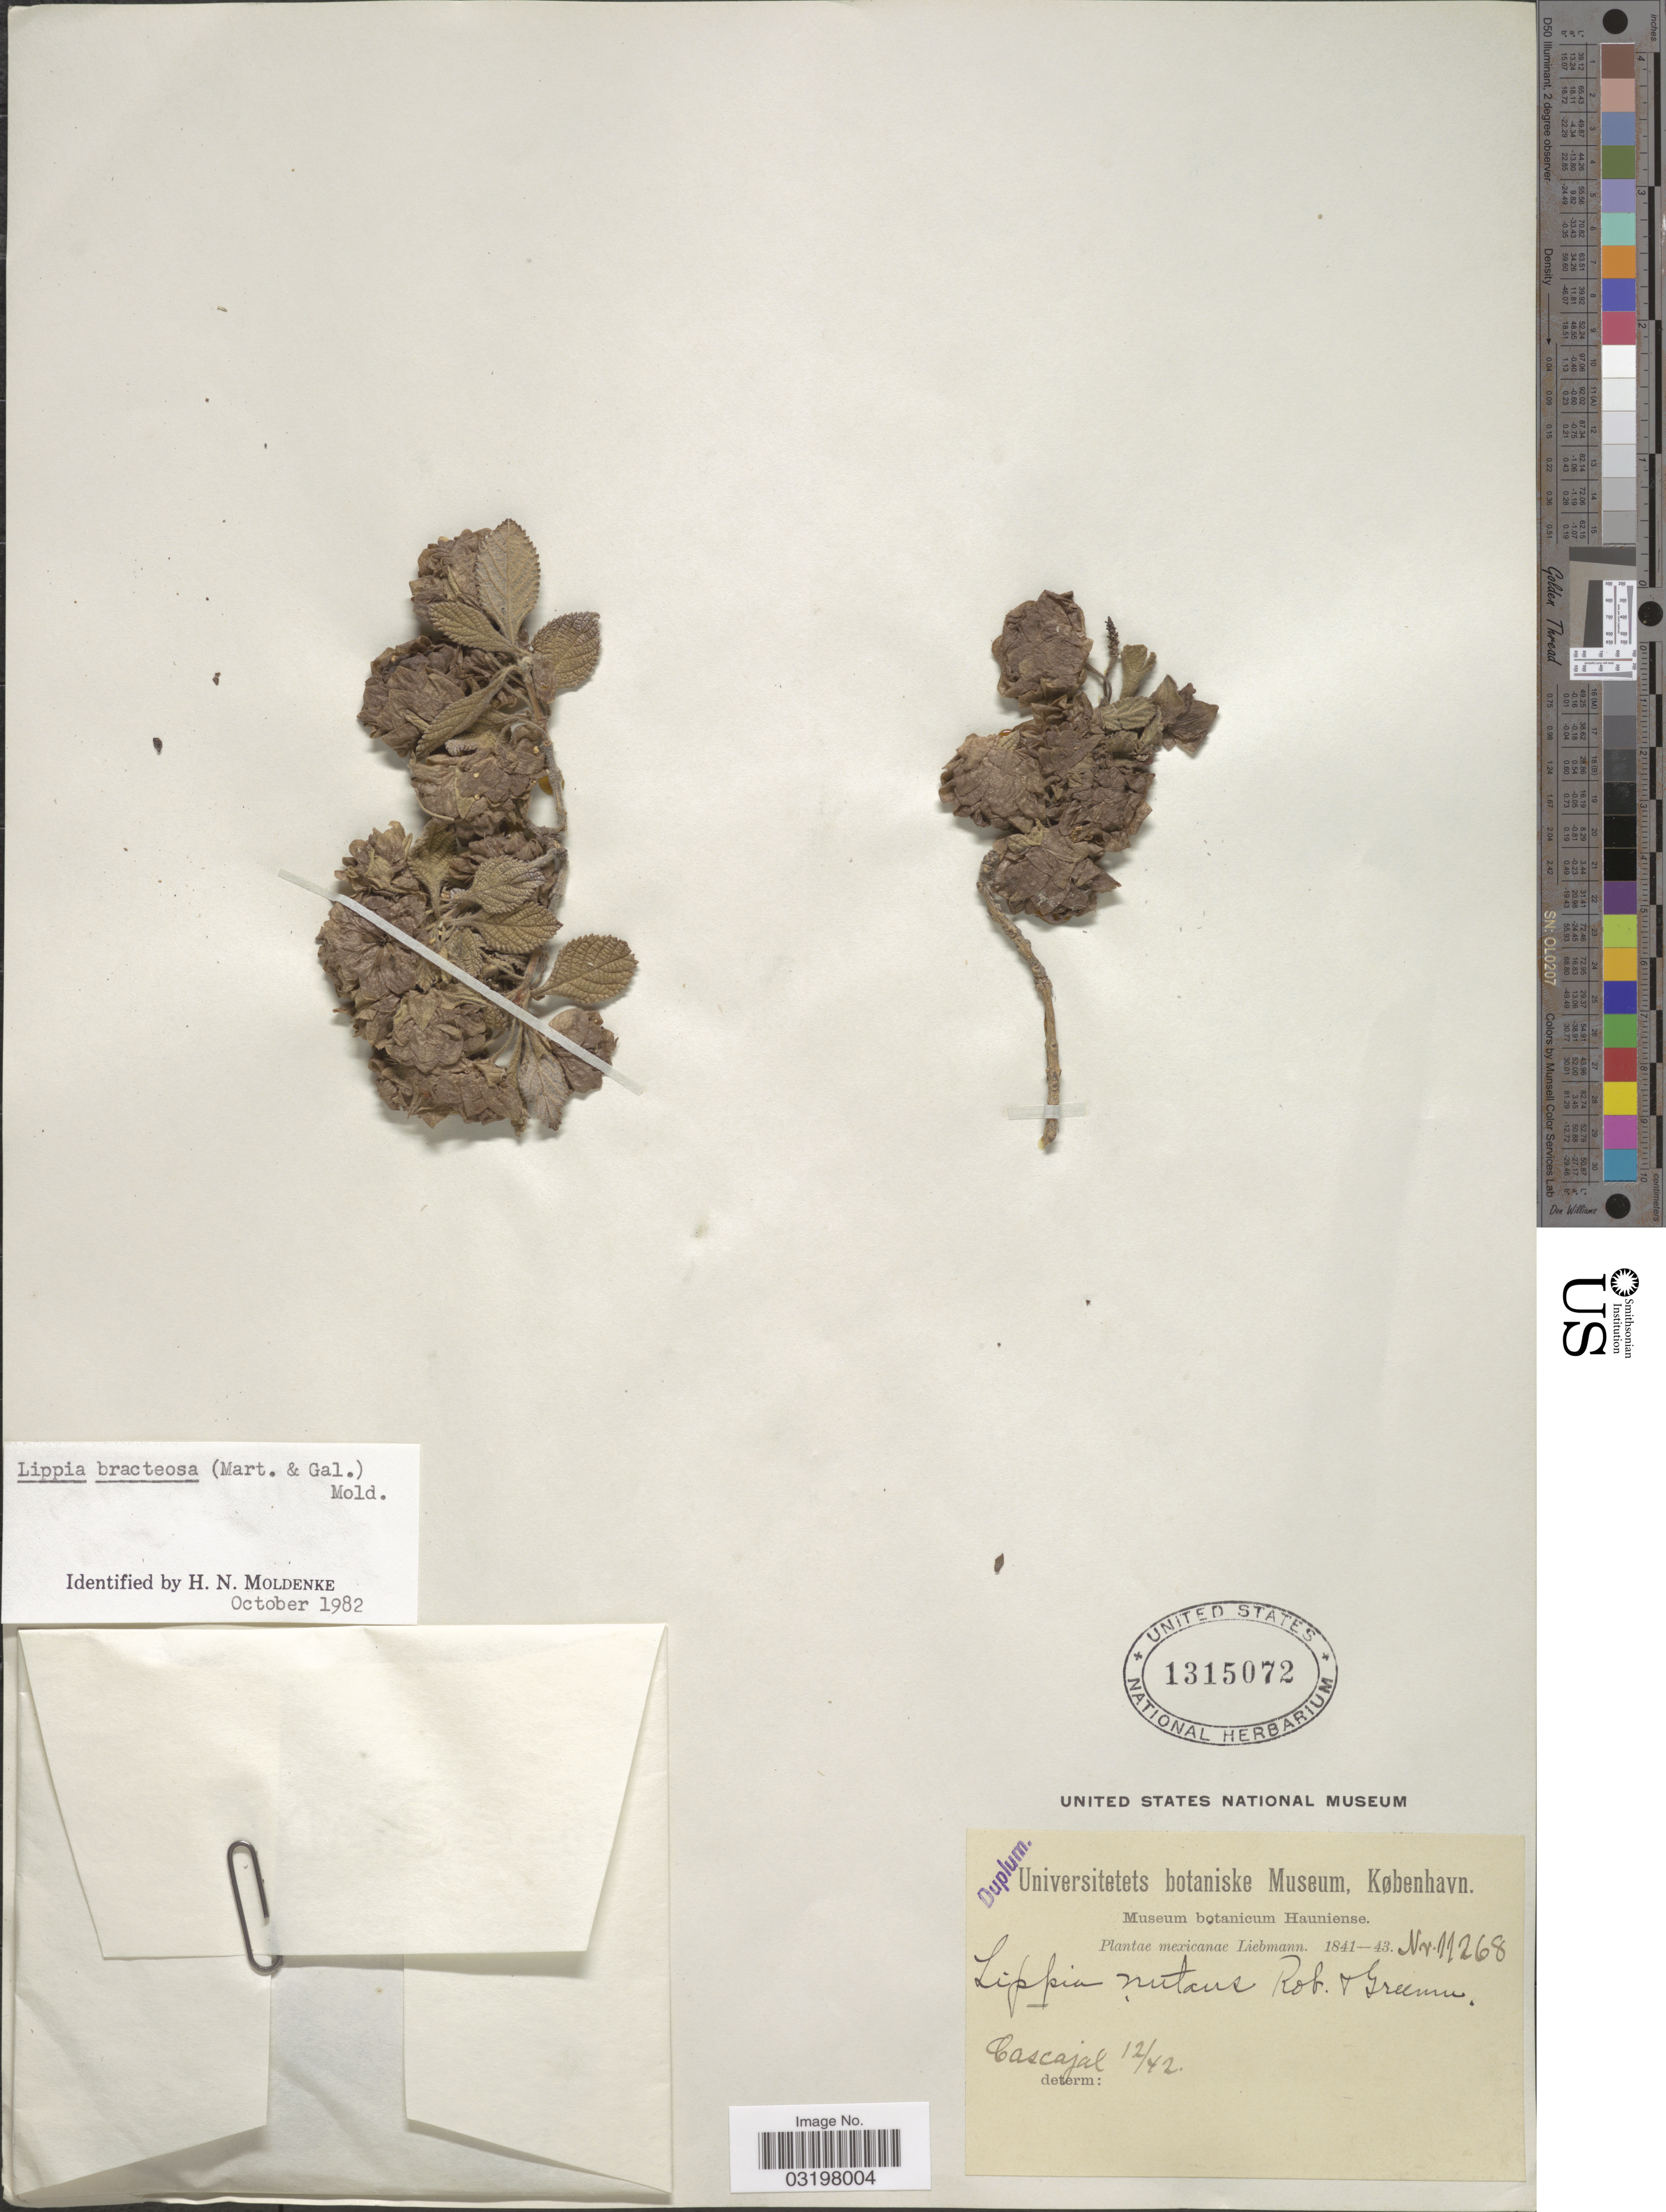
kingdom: Plantae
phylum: Tracheophyta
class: Magnoliopsida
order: Lamiales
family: Verbenaceae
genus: Lippia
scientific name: Lippia bracteosa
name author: (M. Martens & Galeotti) Moldenke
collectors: Liebmann, --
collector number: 11268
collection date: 1842-12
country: Mexico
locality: Cascajal.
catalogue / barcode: US 1315072